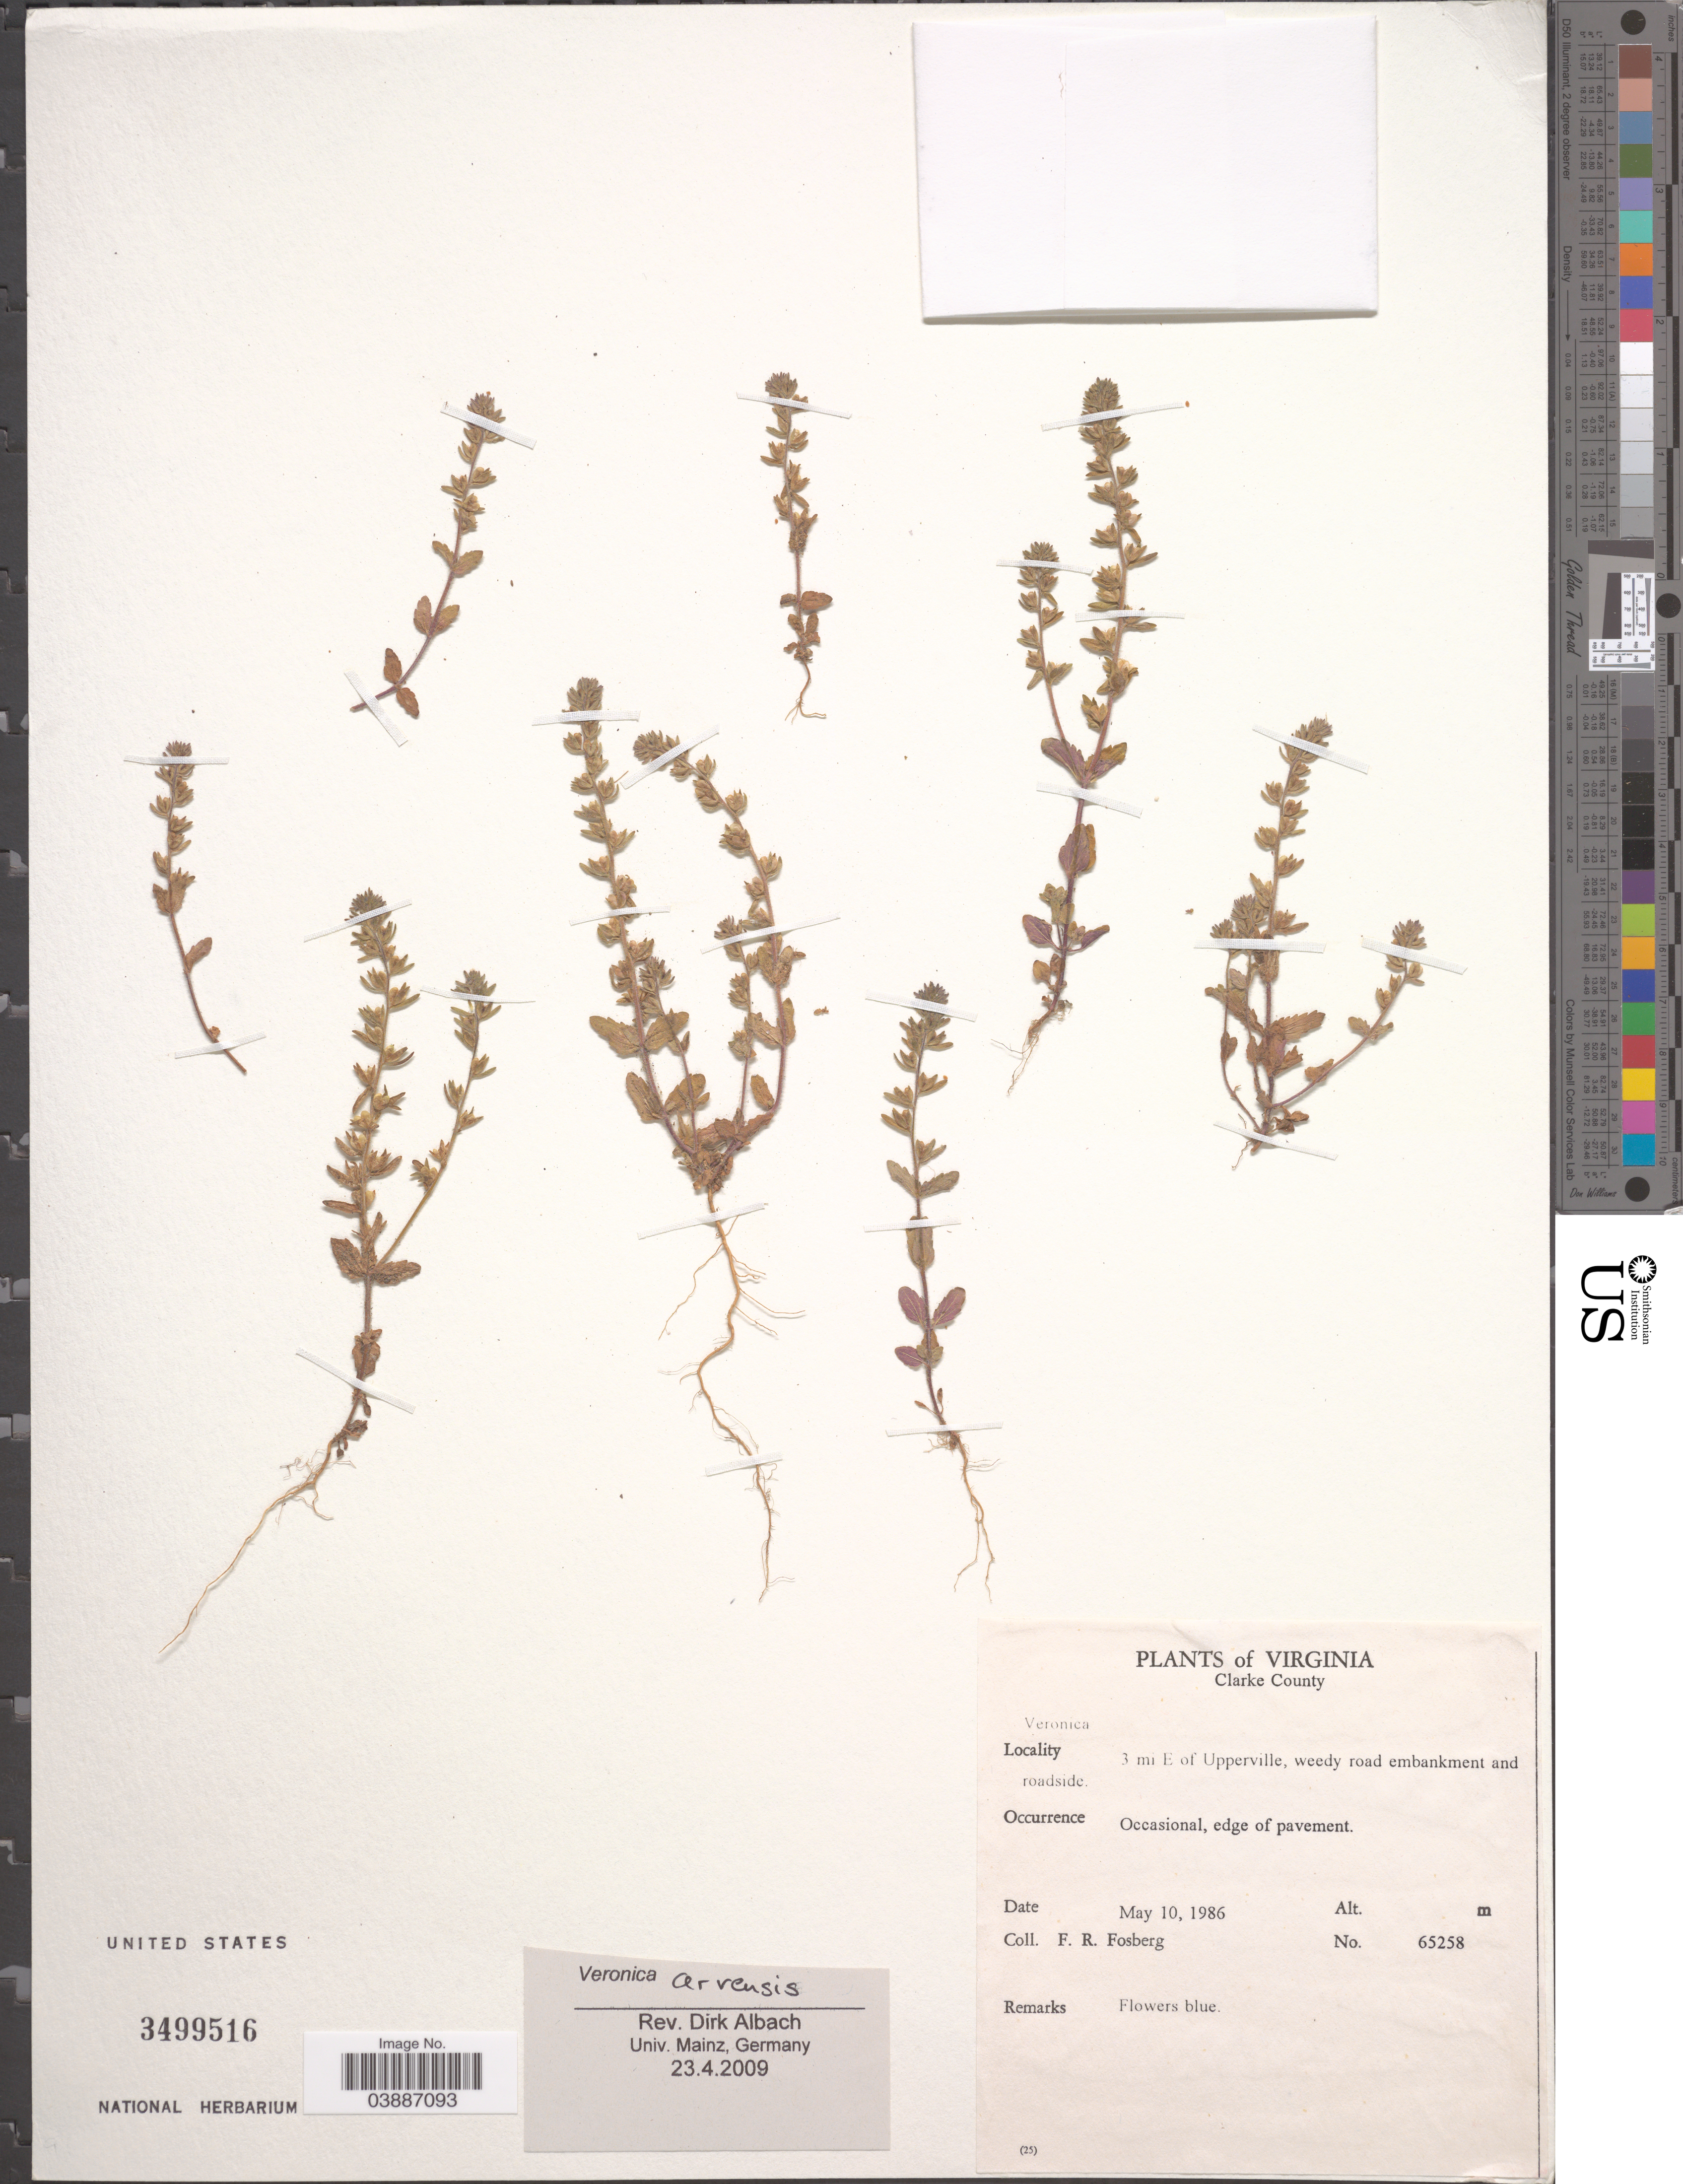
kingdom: Plantae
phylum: Tracheophyta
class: Magnoliopsida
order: Lamiales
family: Plantaginaceae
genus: Veronica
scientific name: Veronica arvensis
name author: L.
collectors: F. R. Fosberg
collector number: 65258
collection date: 1986-05-10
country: United States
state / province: Virginia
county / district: Clarke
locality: Clarke County. 3 mi E of Upperville, weedy road embankment and roadside.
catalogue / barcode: US 3499516